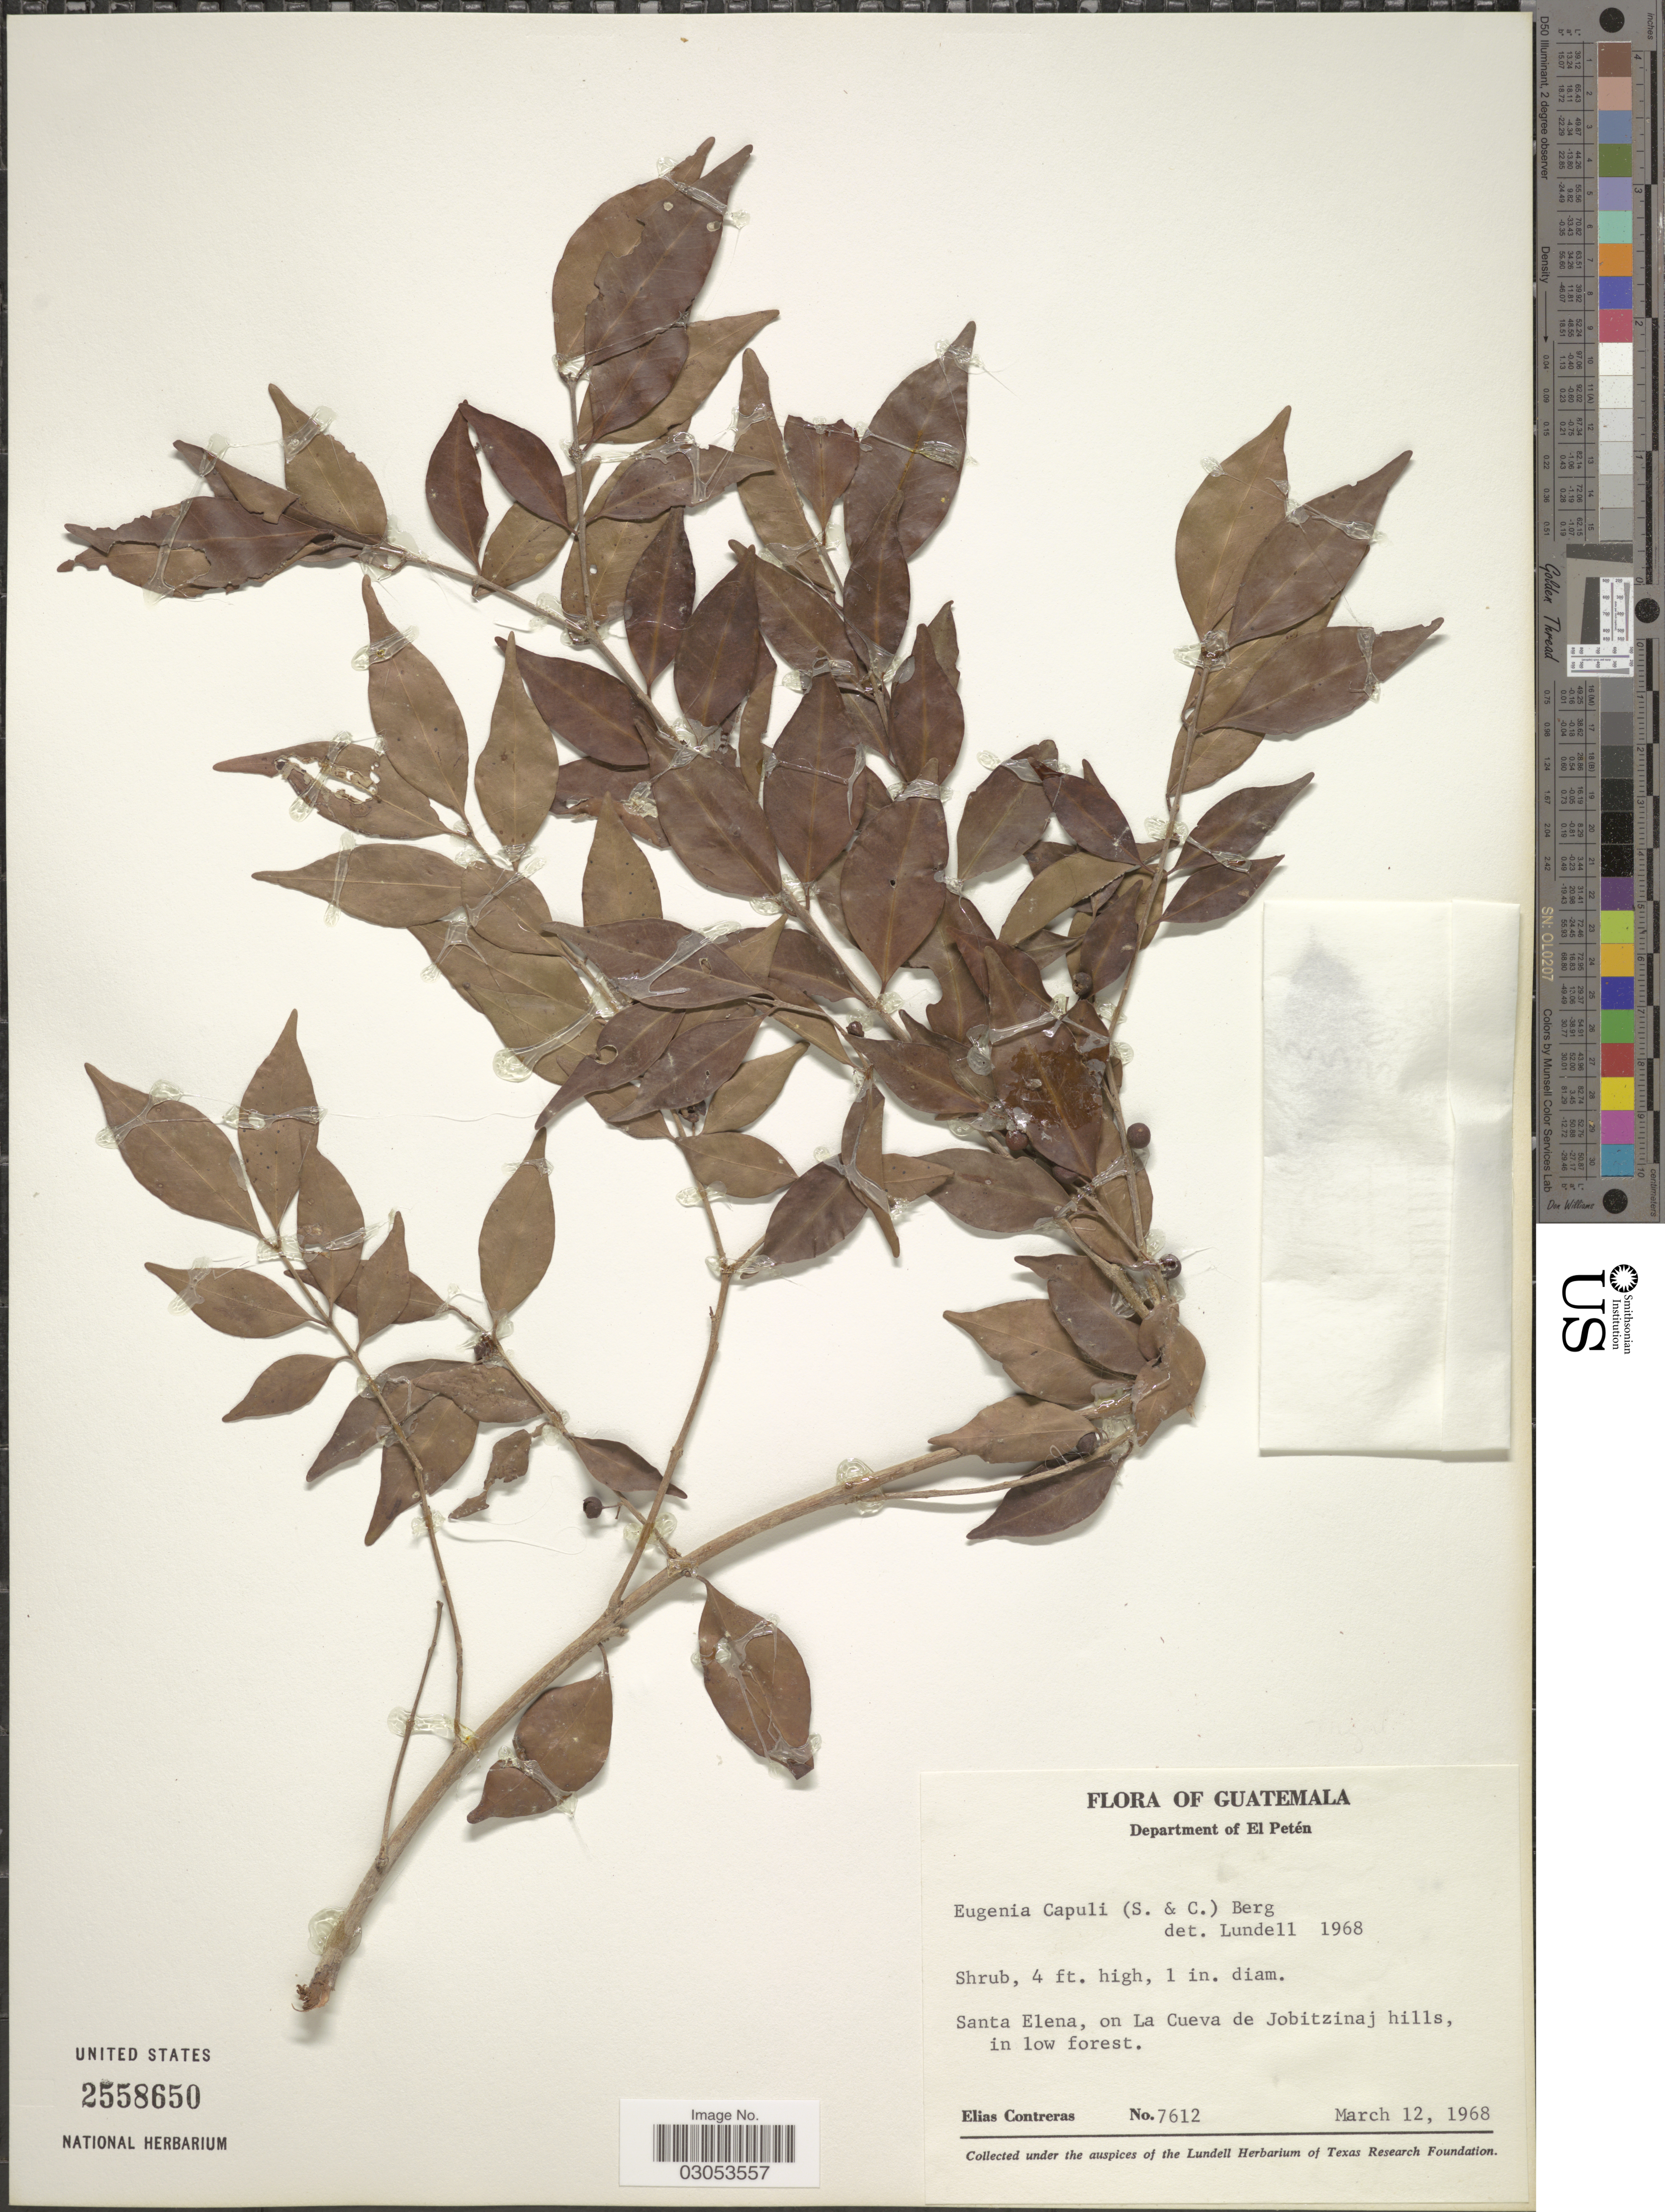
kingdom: Plantae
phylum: Tracheophyta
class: Magnoliopsida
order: Myrtales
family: Myrtaceae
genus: Eugenia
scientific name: Eugenia capuli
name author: (Schltdl. & Cham.) Hook. & Arn.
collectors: E. Contreras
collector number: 7612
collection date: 1968-03-12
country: Guatemala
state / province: El Petén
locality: Department of El Petén. Santa Elena, on La Cueva de Jobitzinaj hills.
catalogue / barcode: US 2558650